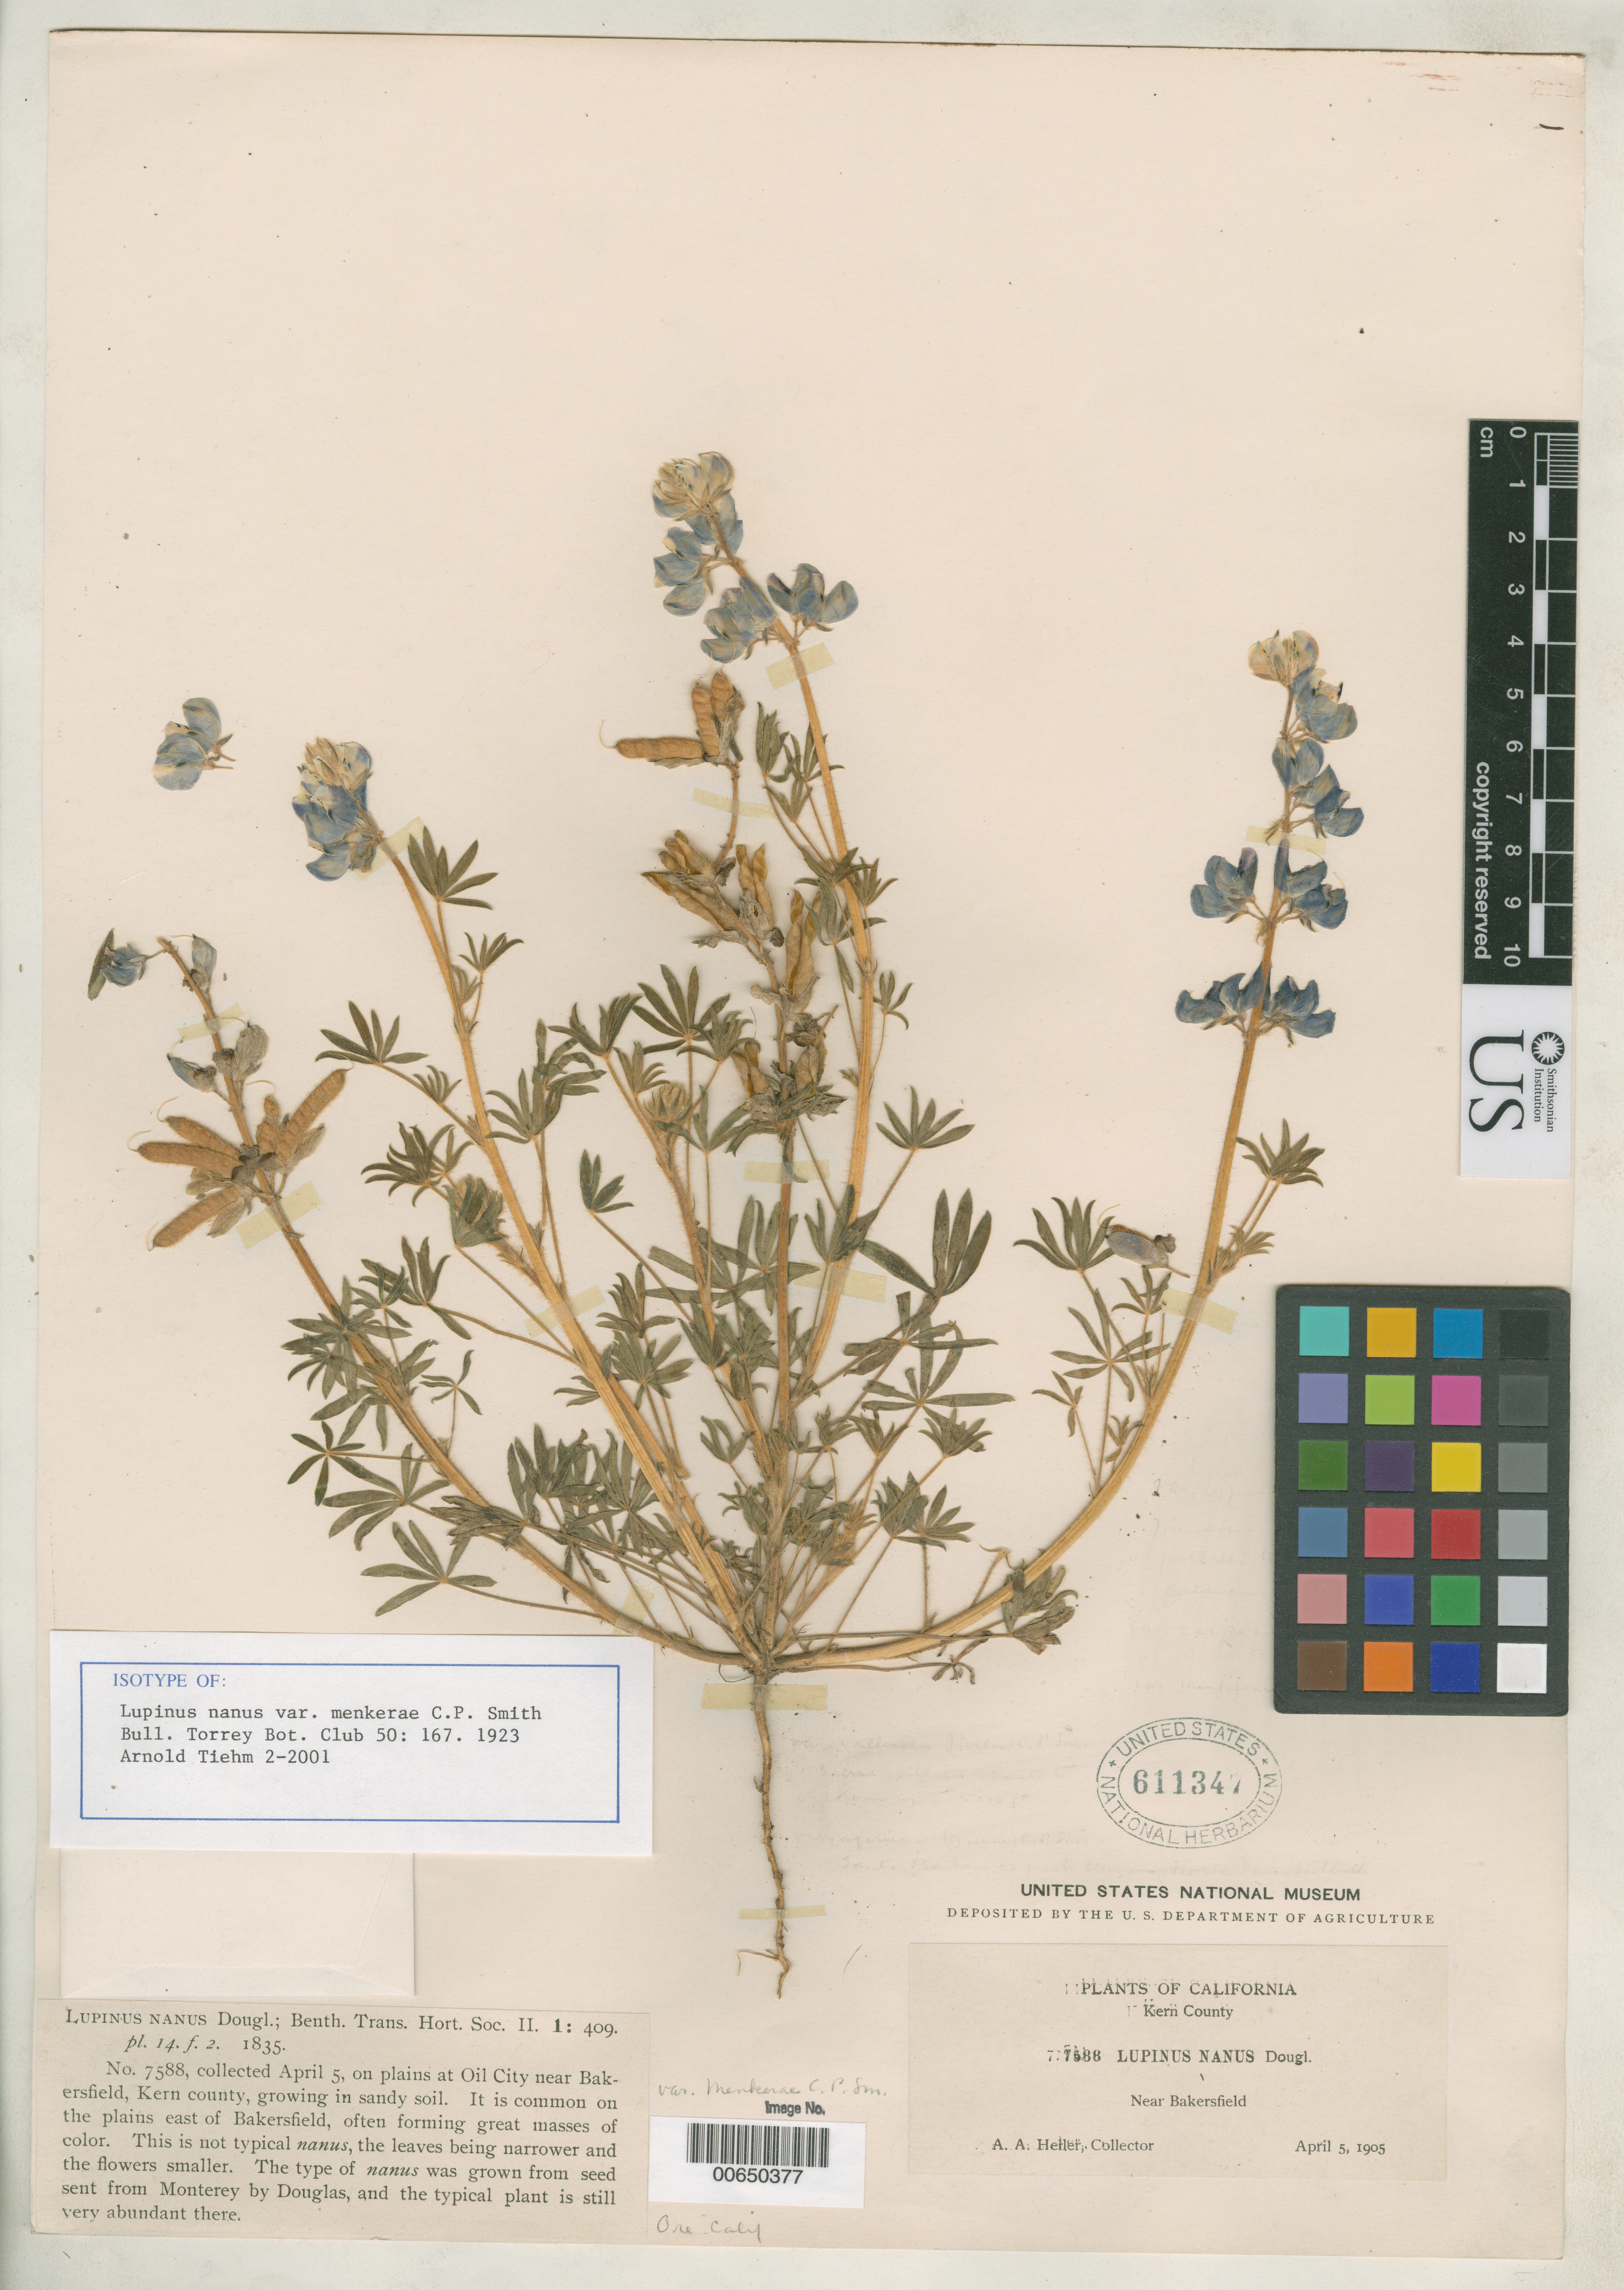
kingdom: Plantae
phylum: Tracheophyta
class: Magnoliopsida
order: Fabales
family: Fabaceae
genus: Lupinus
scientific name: Lupinus nanus var. menkerae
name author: C.P. Sm.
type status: Isotype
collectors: A. A. Heller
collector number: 7588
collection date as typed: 05 Apr 1905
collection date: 1905-04-05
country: United States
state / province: California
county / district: Kern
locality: Near Bakersfield.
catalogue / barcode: US 611347